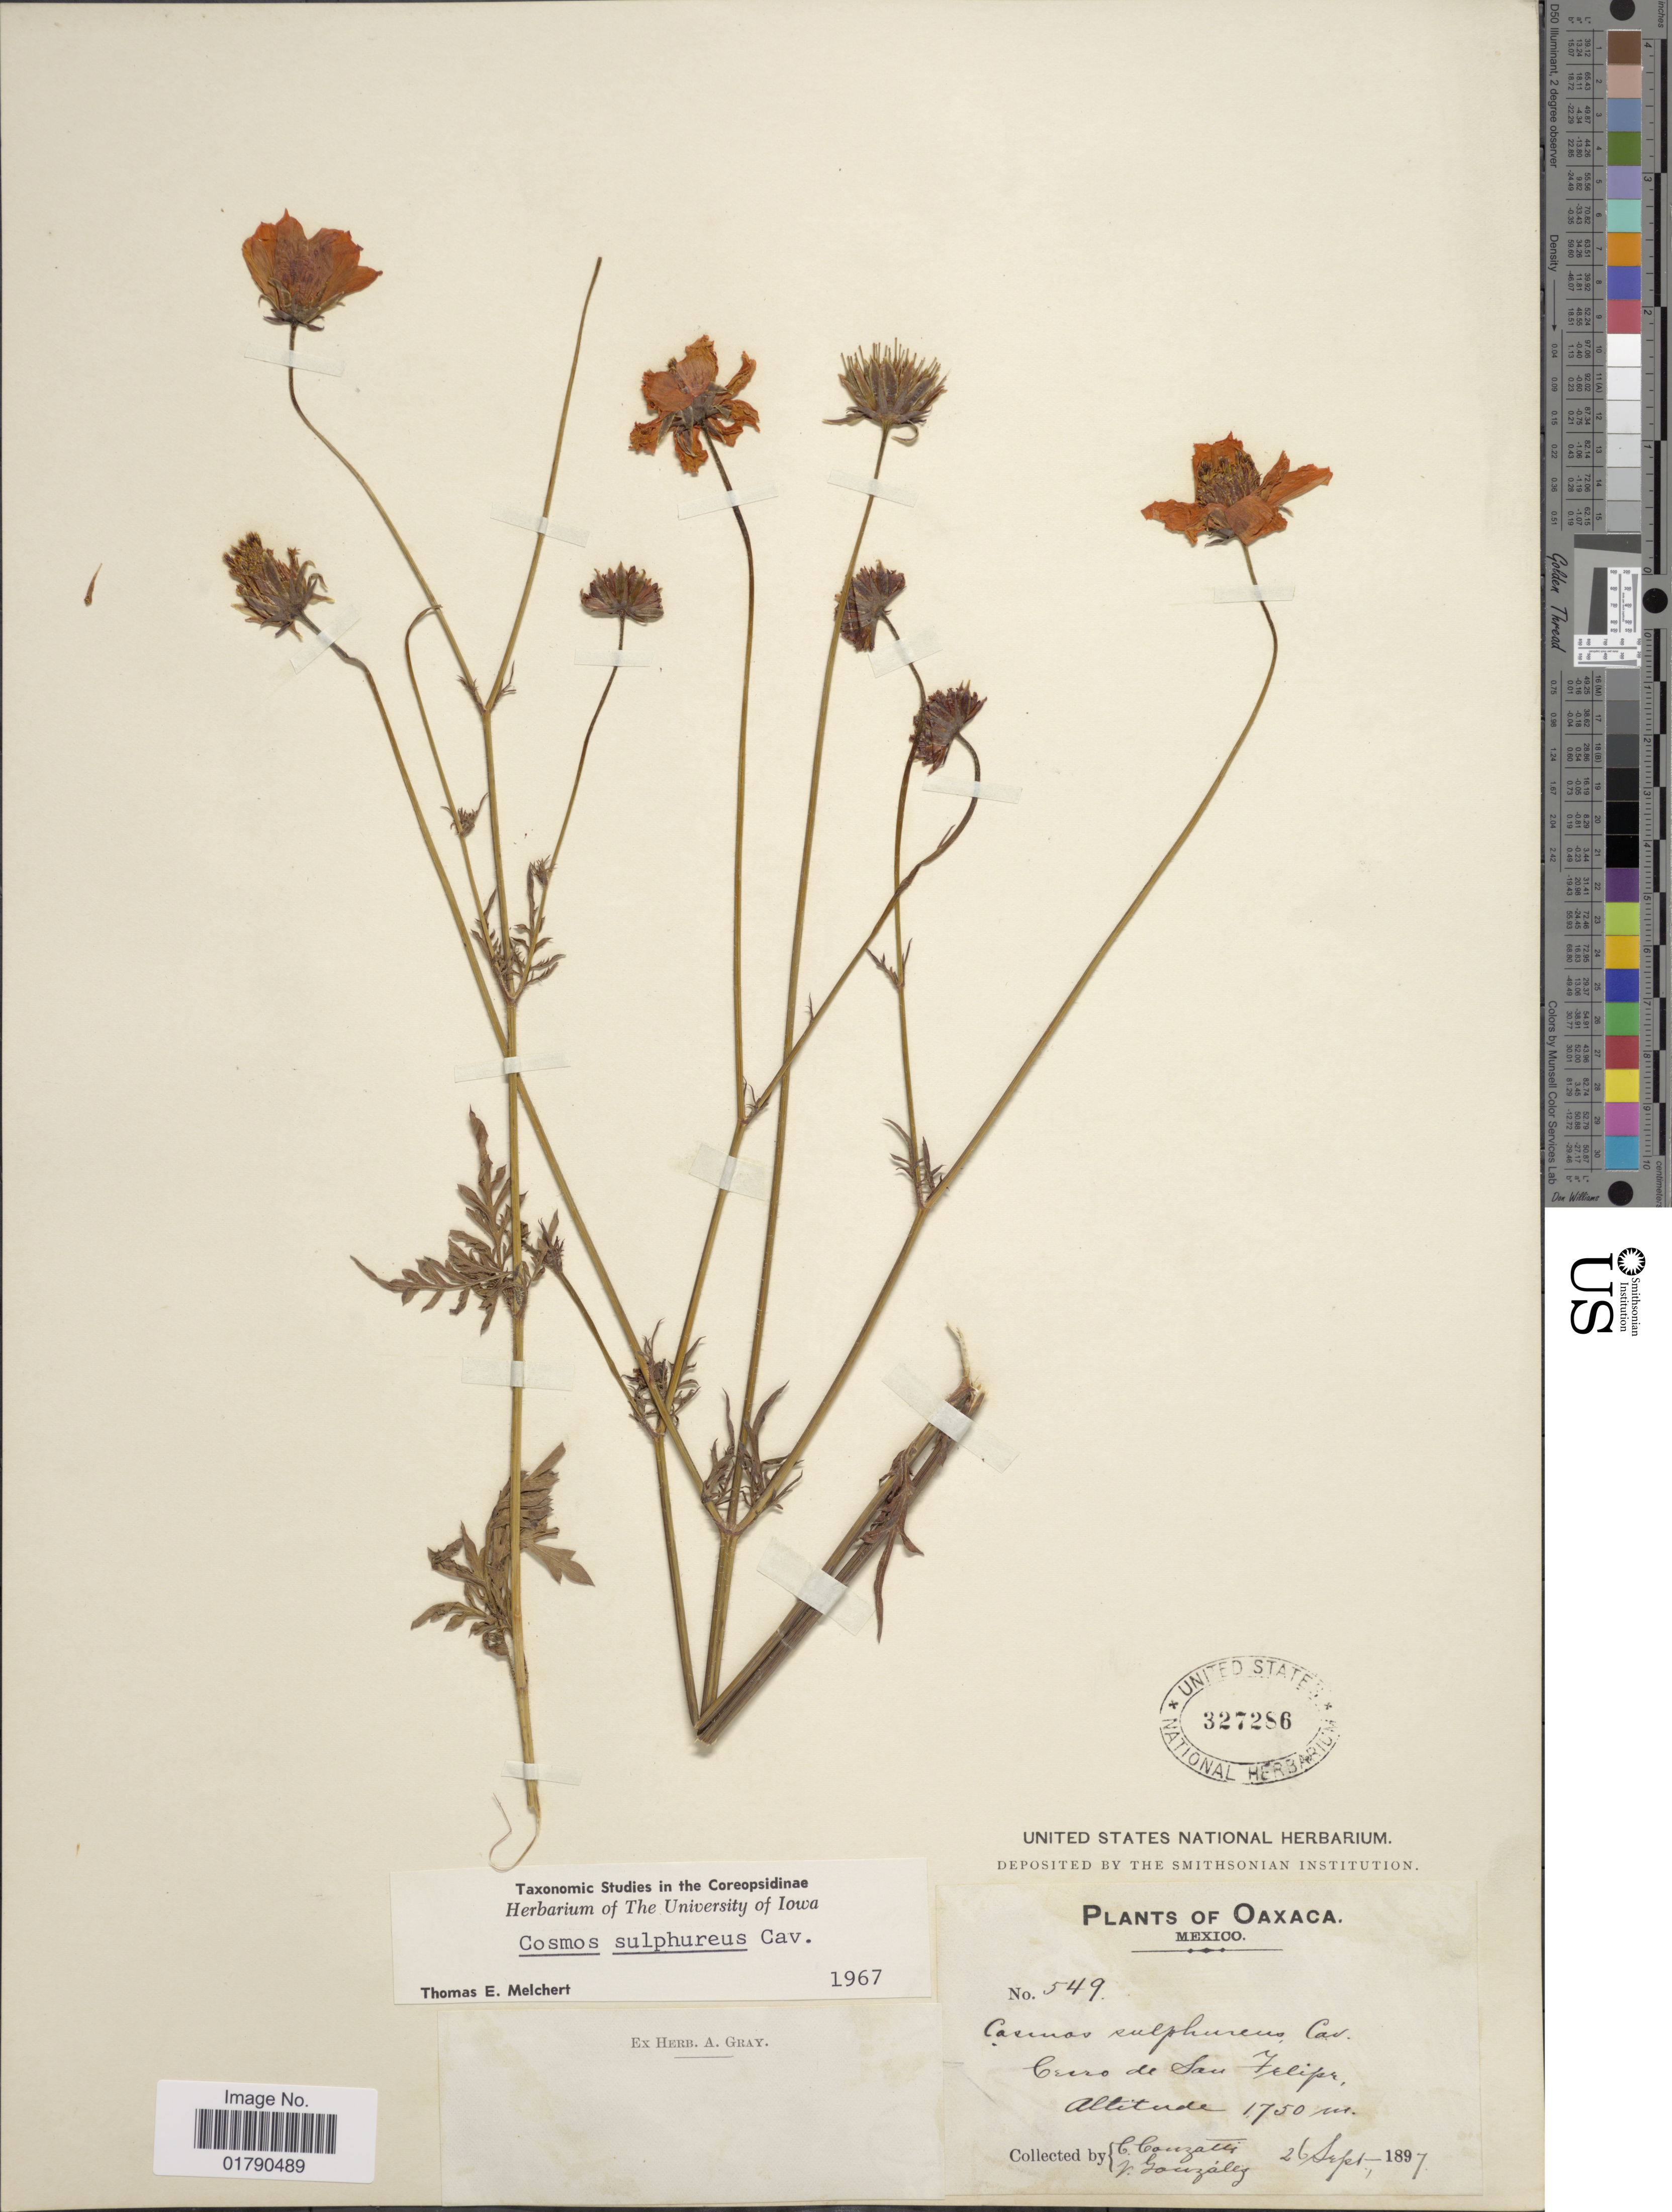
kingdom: Plantae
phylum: Tracheophyta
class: Magnoliopsida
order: Asterales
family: Asteraceae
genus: Cosmos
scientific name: Cosmos sulphureus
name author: Cav.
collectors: C. Conzatti & V. Gonzalez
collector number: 549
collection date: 1897-09-26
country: Mexico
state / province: Oaxaca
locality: Cerro de San Felipe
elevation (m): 1750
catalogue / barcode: US 327286